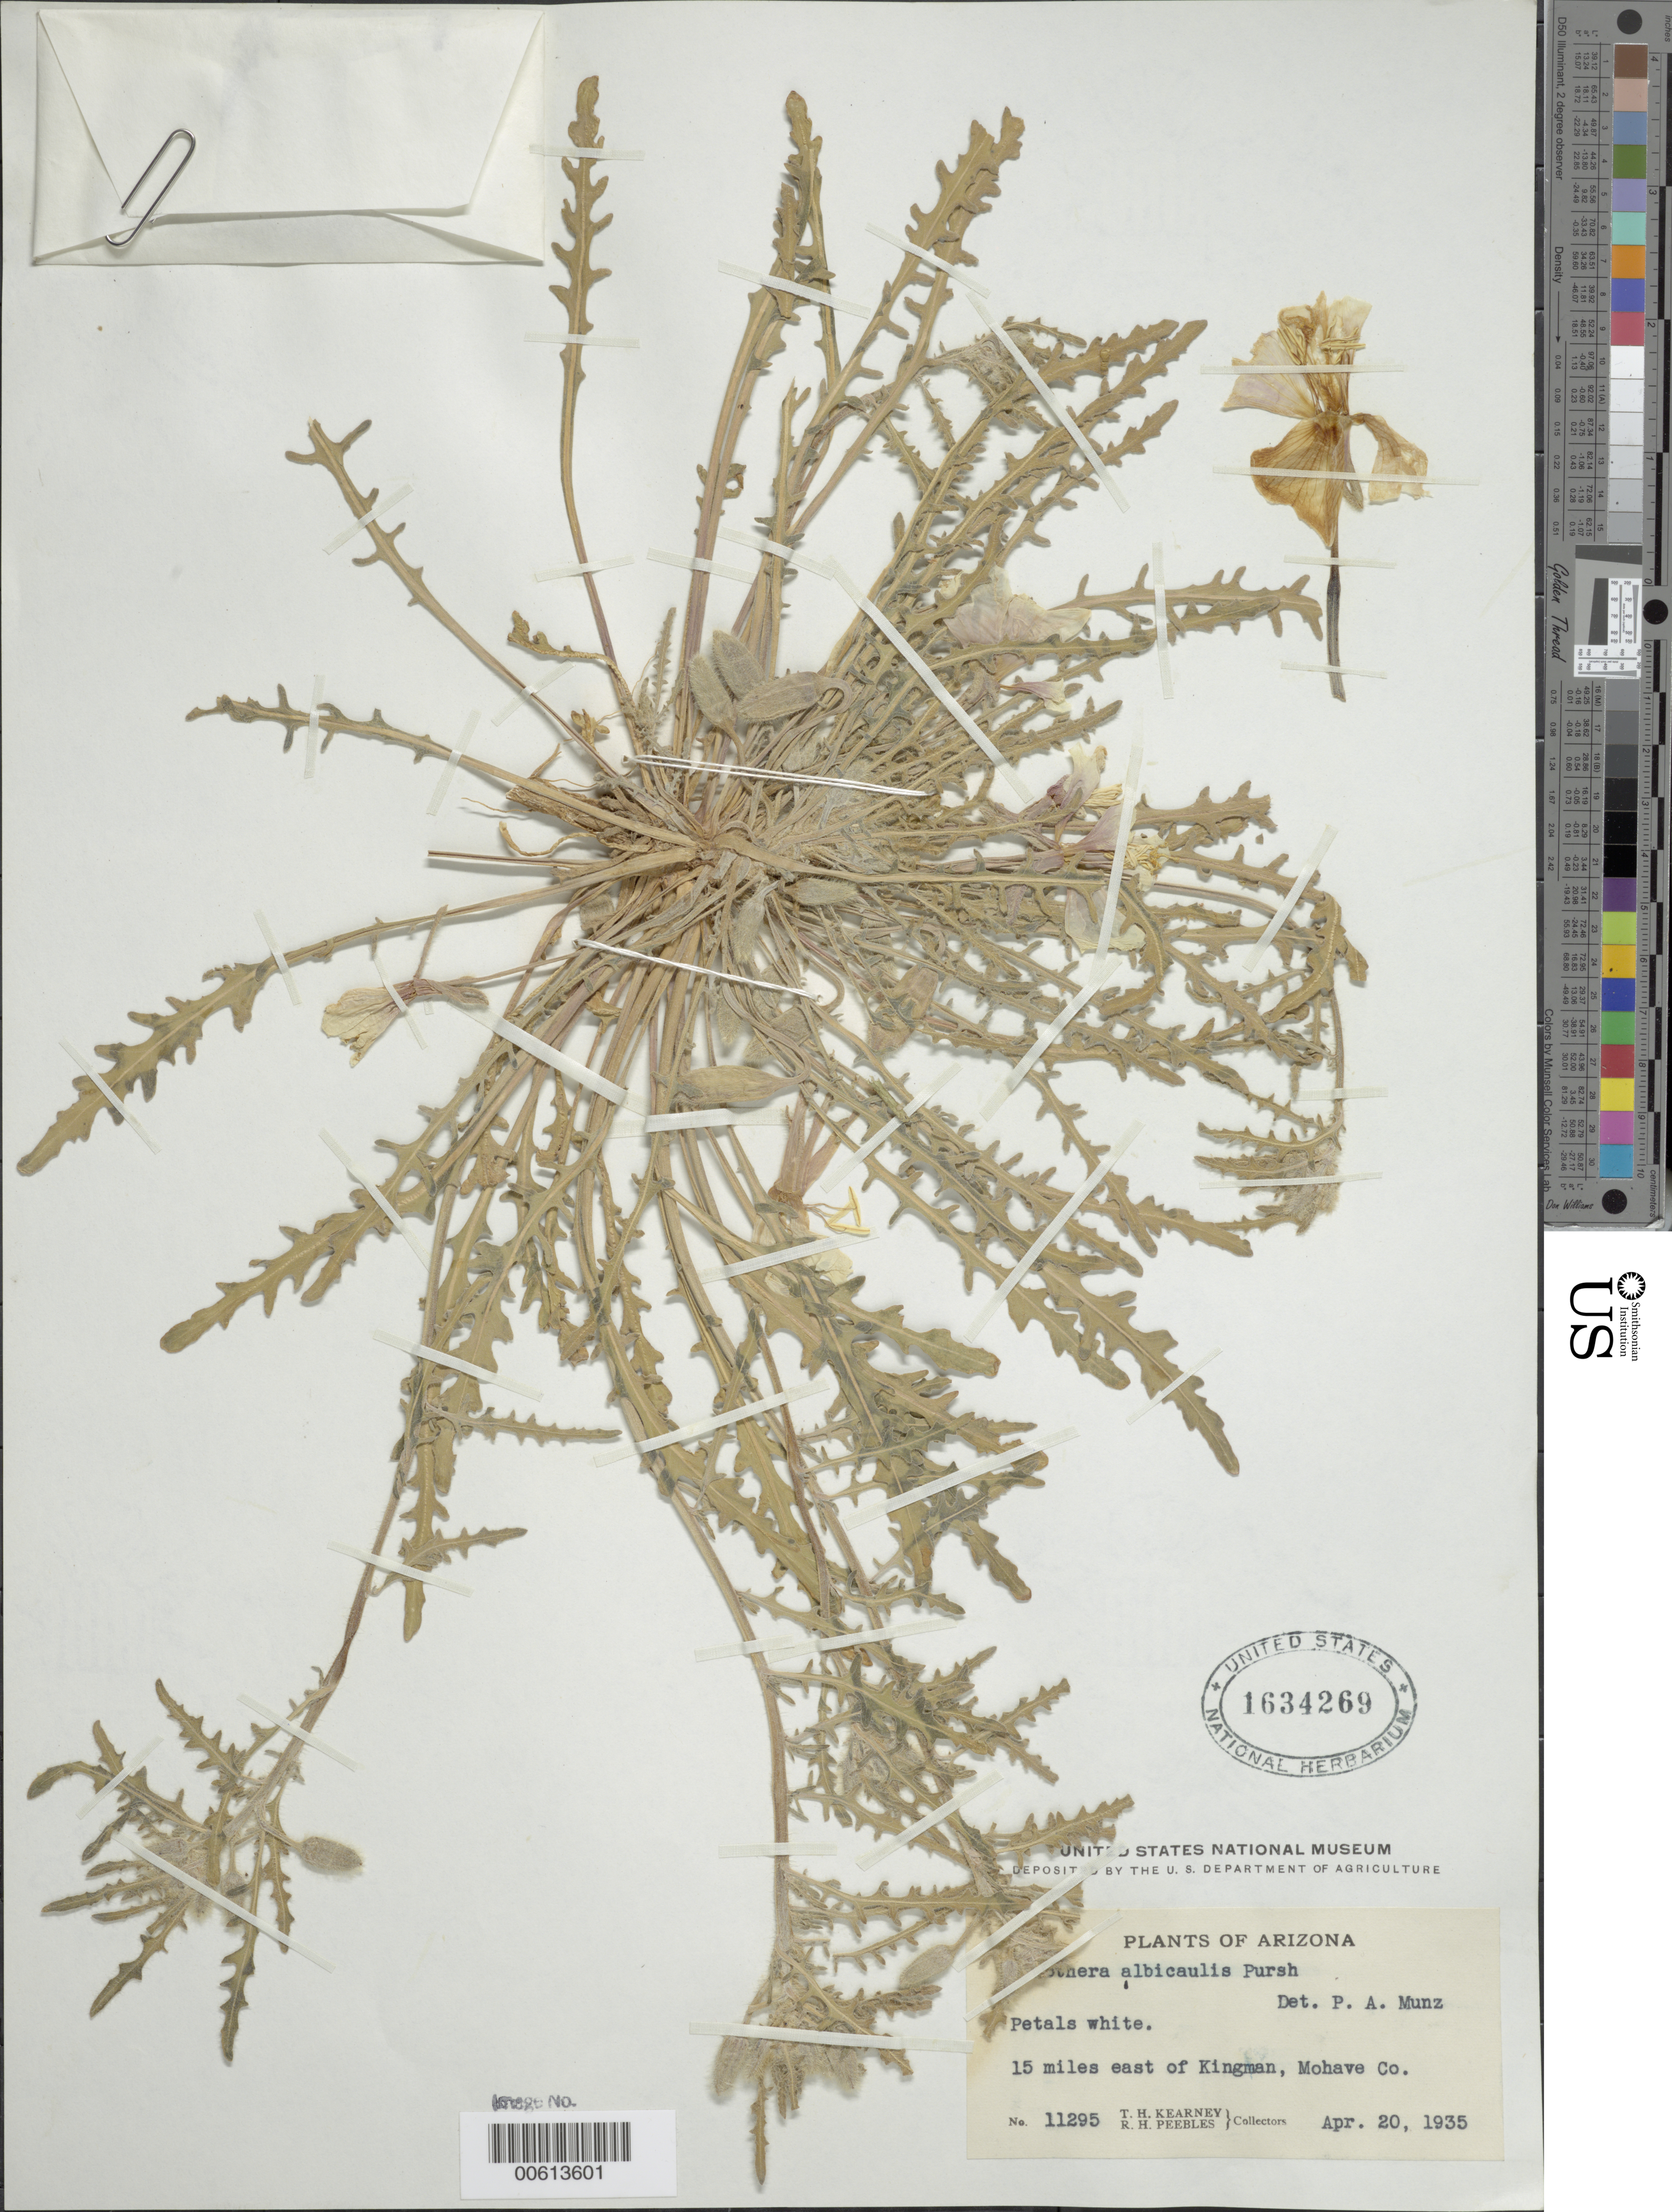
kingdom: Plantae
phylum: Tracheophyta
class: Magnoliopsida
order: Myrtales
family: Onagraceae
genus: Oenothera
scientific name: Oenothera albicaulis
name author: Pursh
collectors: T. H. Kearney & R. H. Peebles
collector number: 11295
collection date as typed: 20 Apr 1935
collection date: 1935-04-20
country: United States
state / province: Arizona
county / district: Mohave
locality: E of Kingman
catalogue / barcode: US 1634269